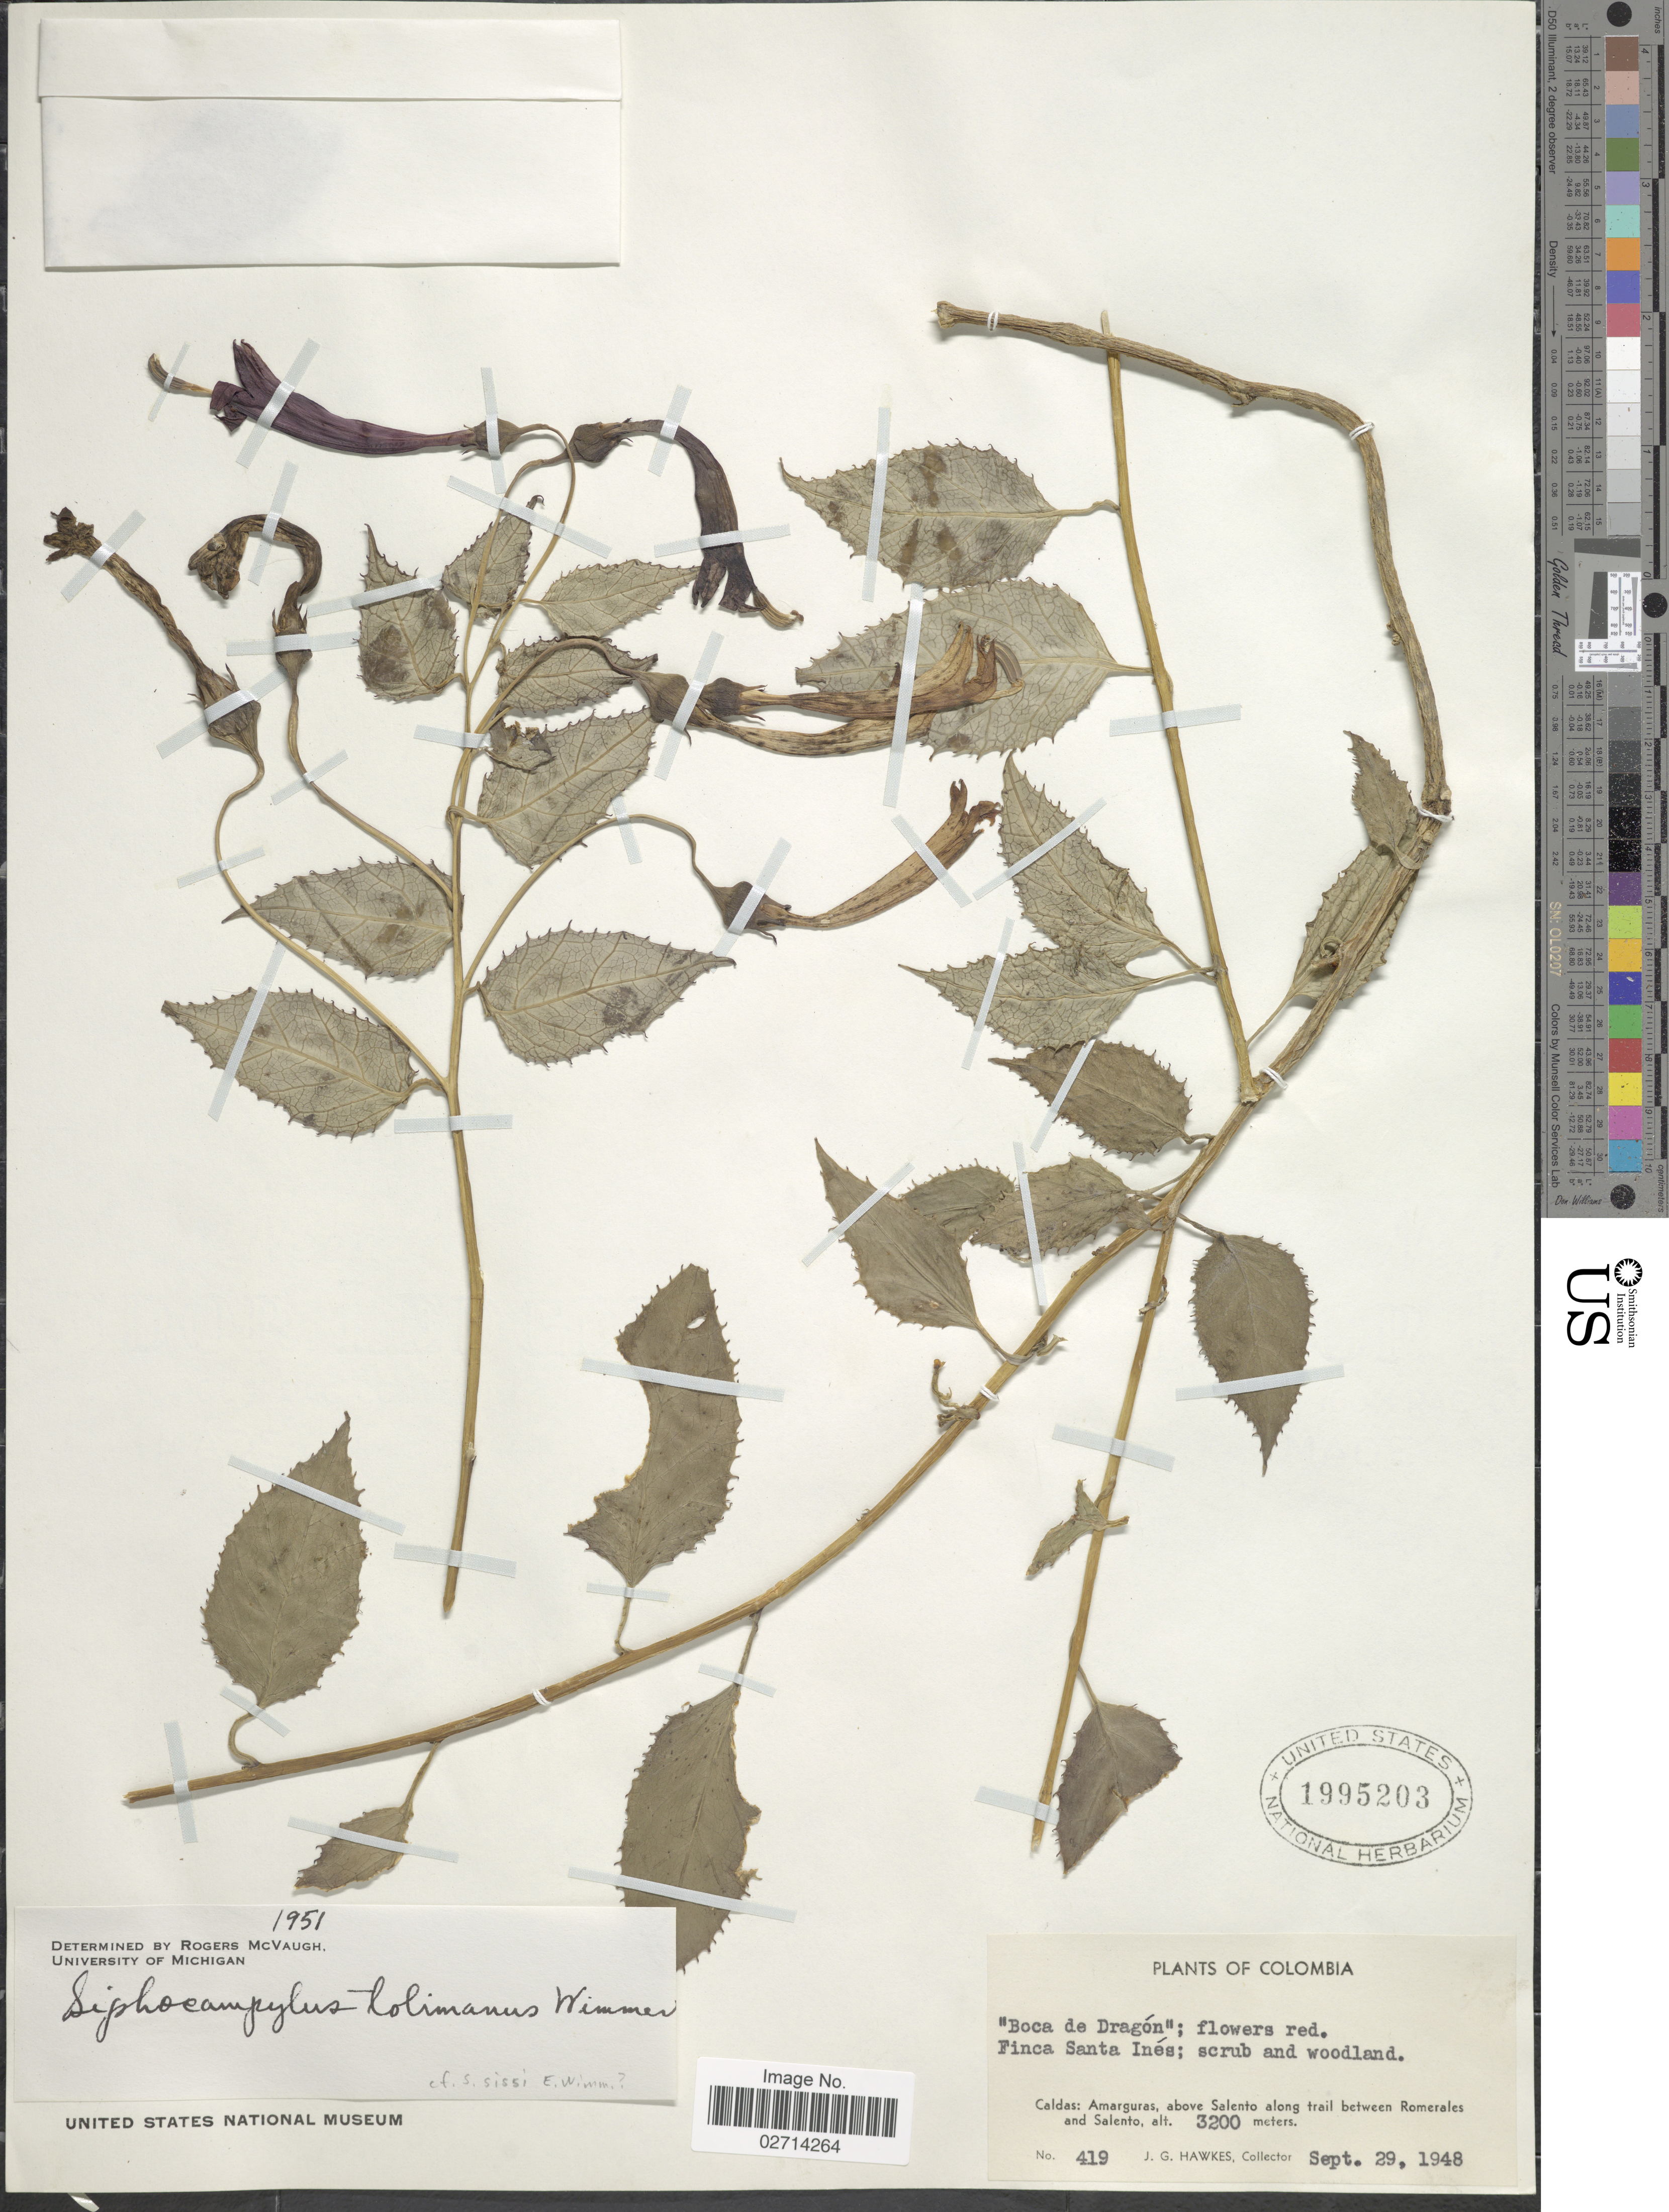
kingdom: Plantae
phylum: Tracheophyta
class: Magnoliopsida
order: Asterales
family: Campanulaceae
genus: Siphocampylus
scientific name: Siphocampylus tolimanus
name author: E. Wimm.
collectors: J. Hawkes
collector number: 419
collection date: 1948-09-29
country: Colombia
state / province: Caldas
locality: Finca Santa Ines, Amarguras, above Salento along trail between Romerales and Salento.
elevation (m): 3200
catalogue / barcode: US 1995203